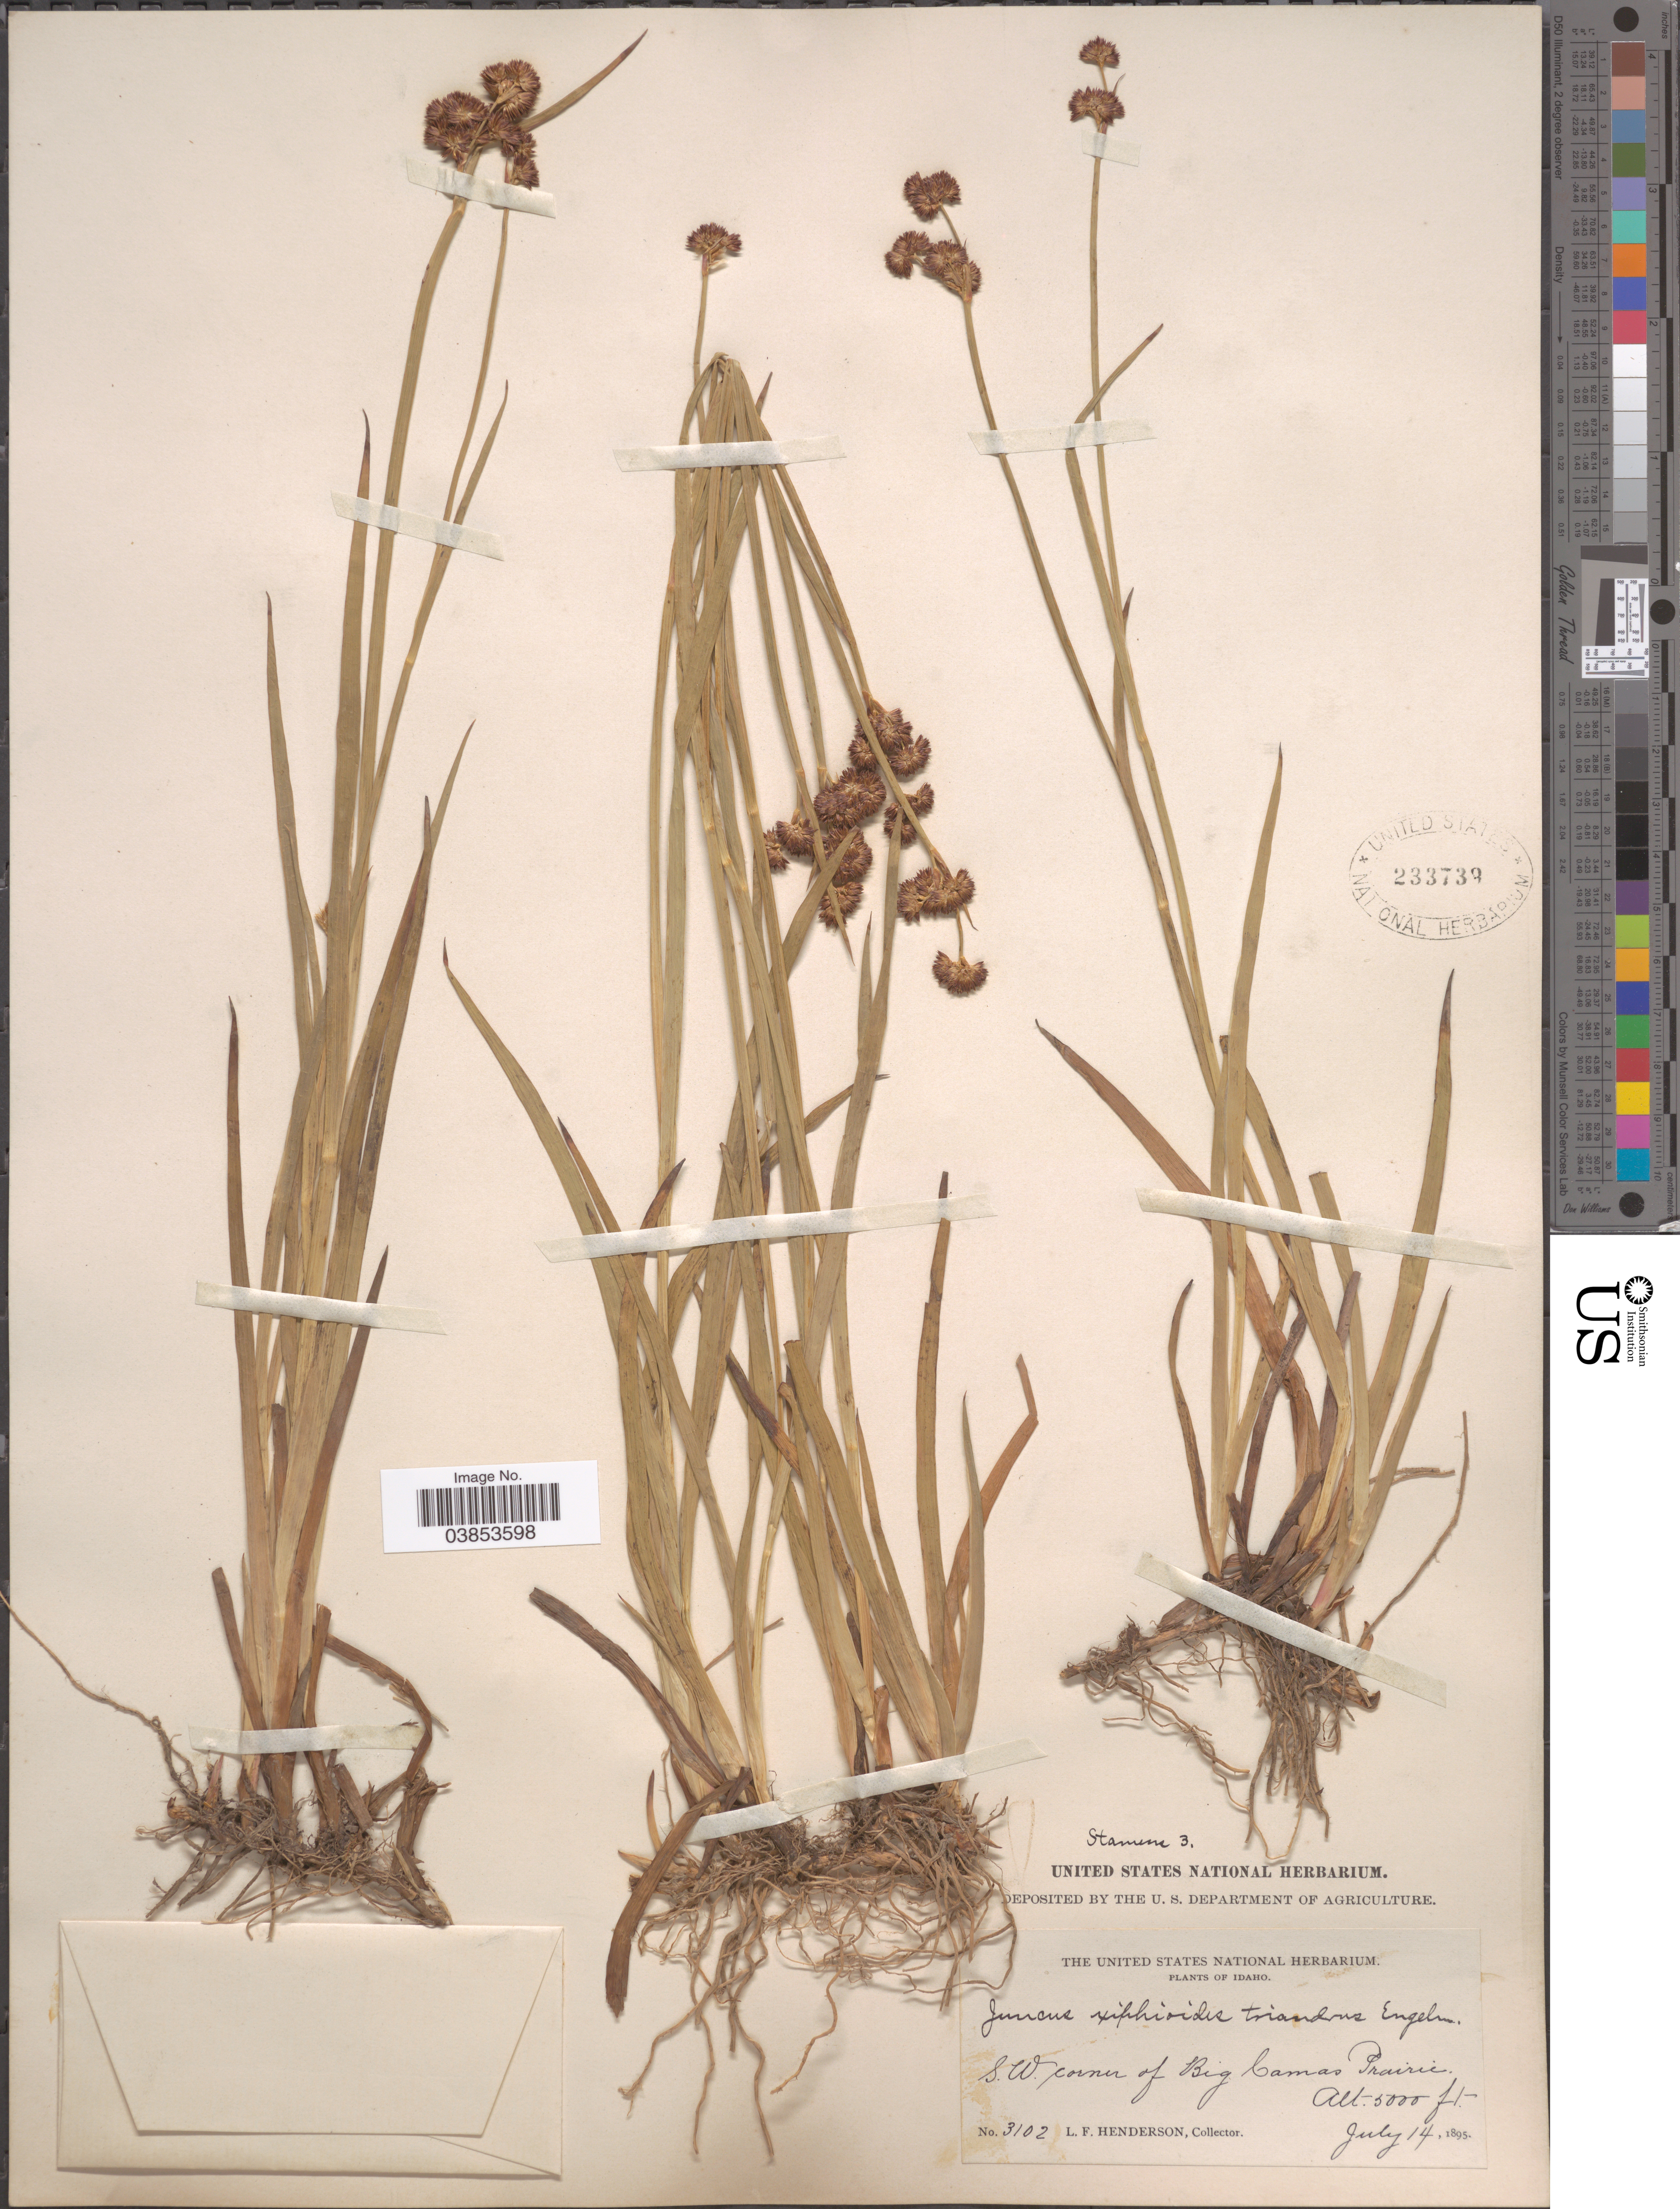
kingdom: Plantae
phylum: Tracheophyta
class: Liliopsida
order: Poales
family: Juncaceae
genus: Juncus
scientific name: Juncus ensifolius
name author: Wikstr.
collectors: L. Henderson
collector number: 3102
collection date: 1895-07-14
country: United States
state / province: Idaho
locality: S.W. corner of Big Camas Prairie.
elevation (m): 1524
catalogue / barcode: US 233739